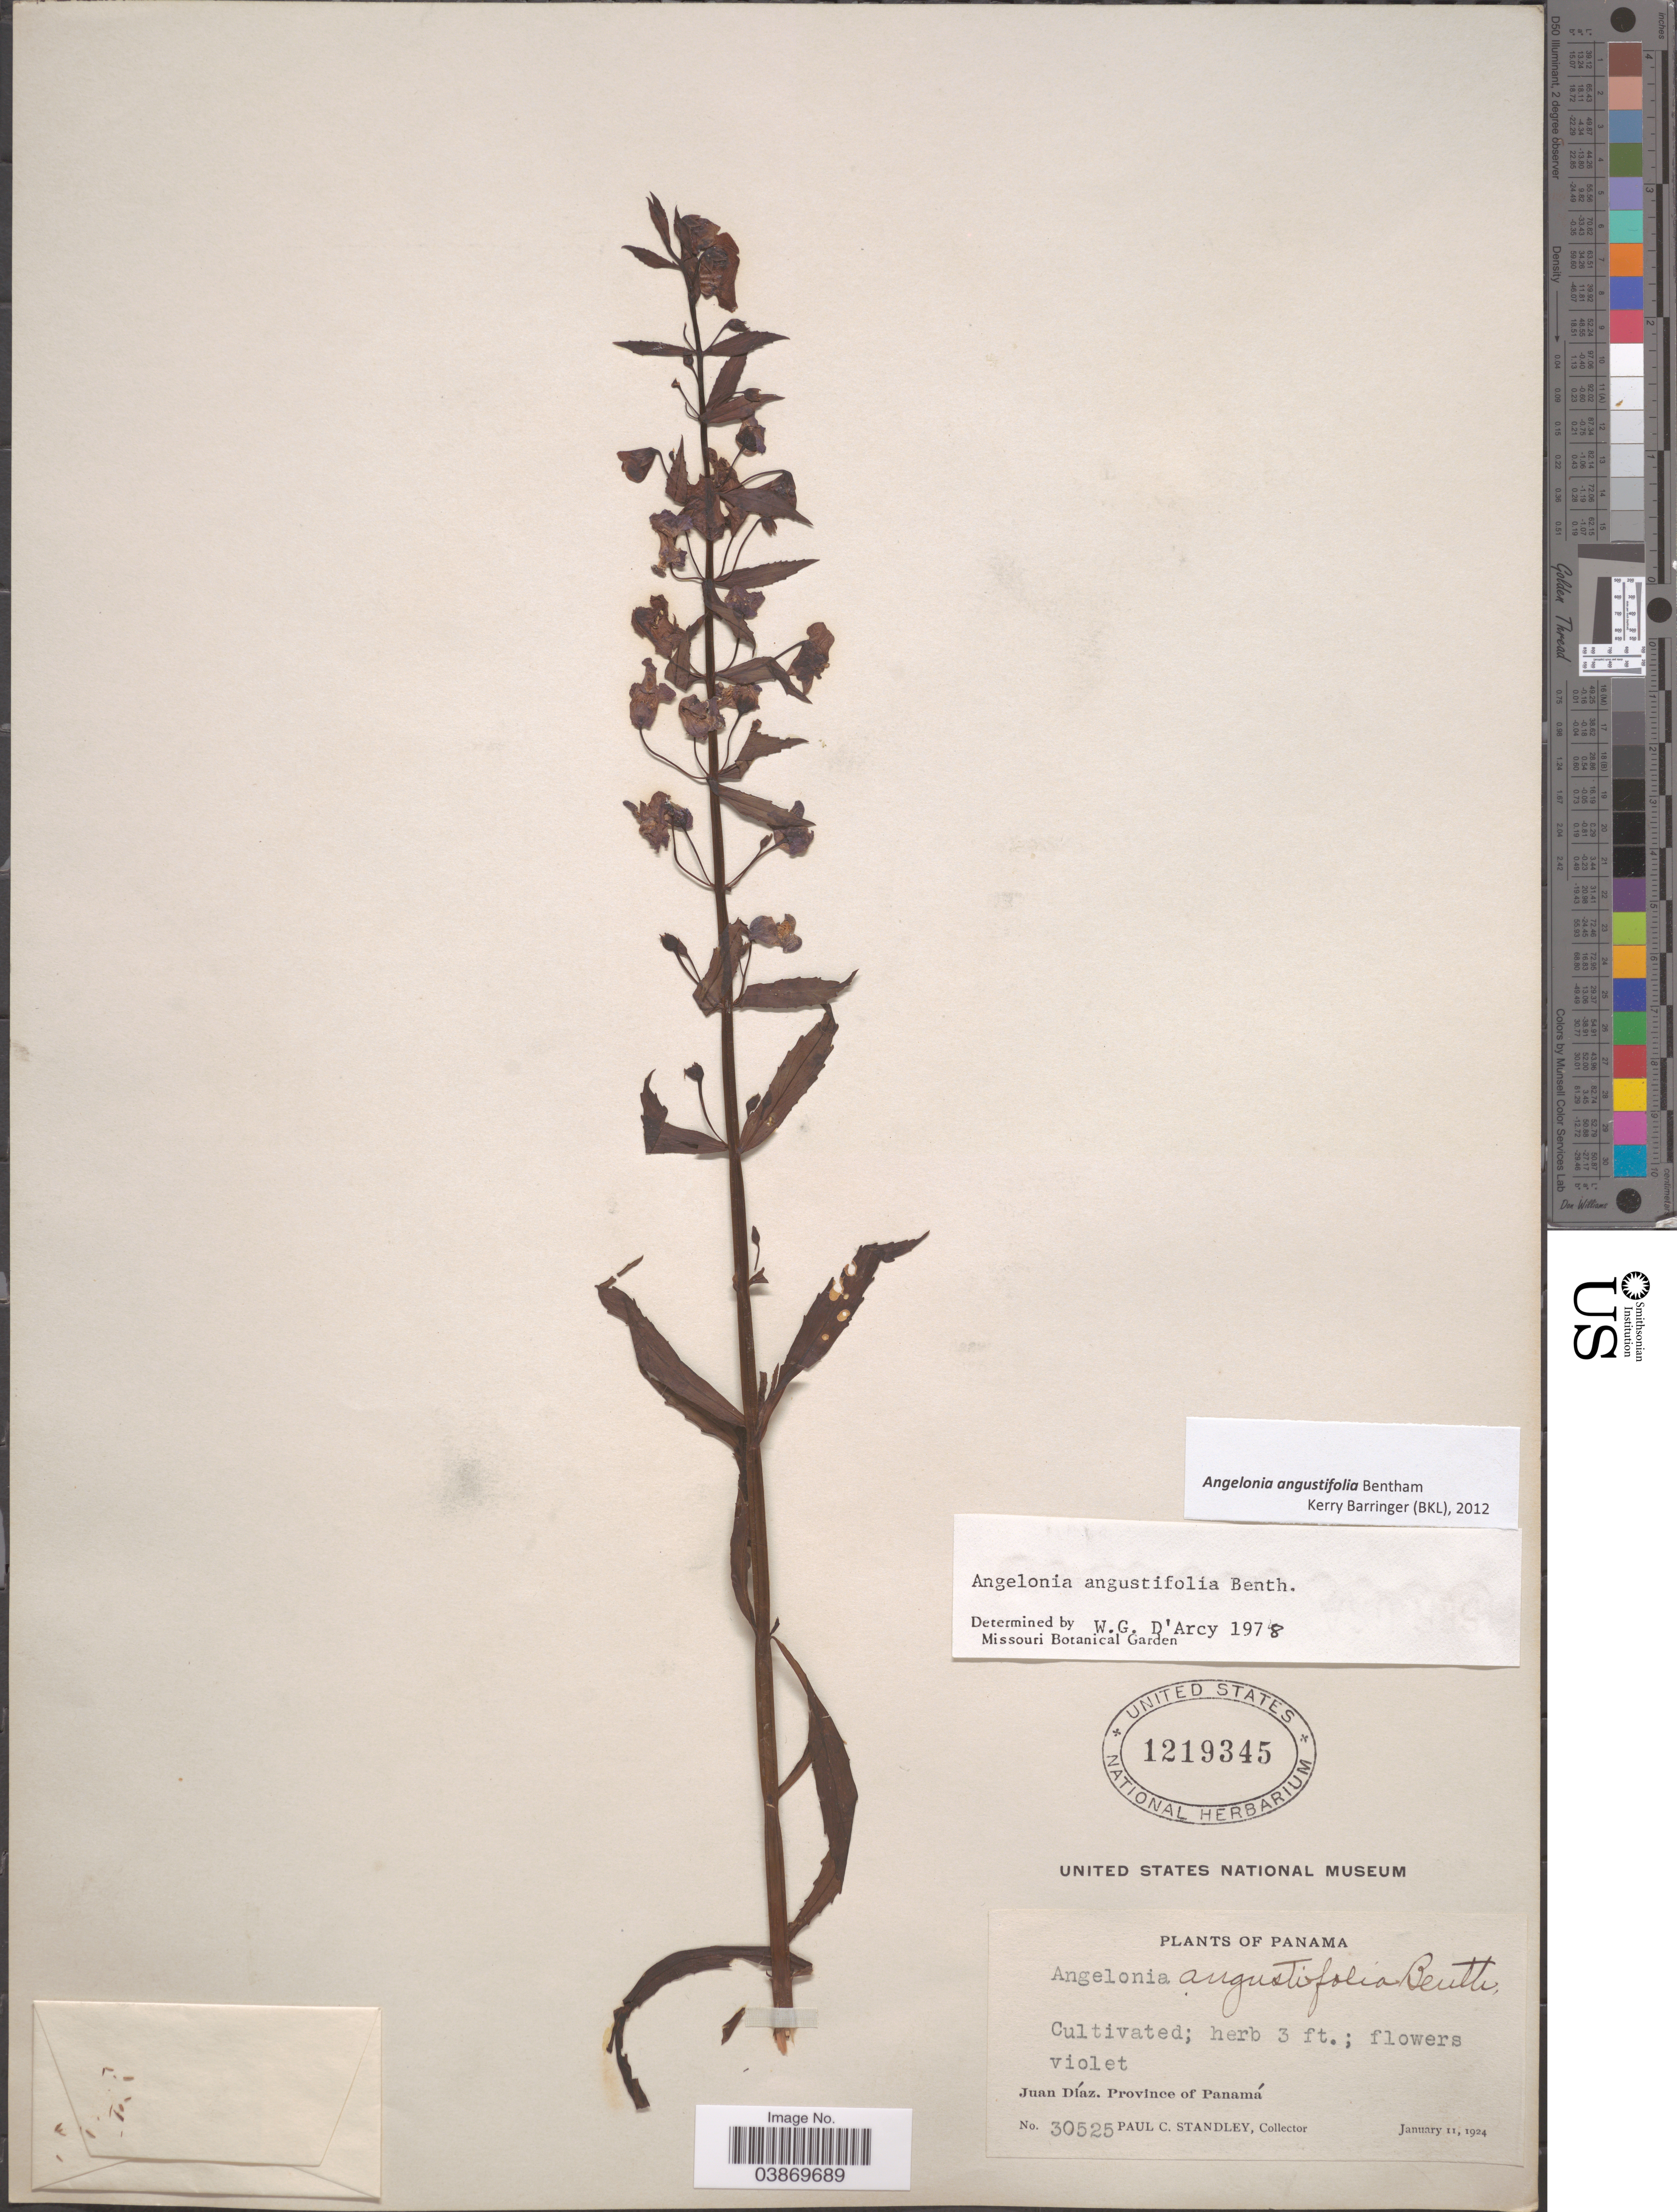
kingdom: Plantae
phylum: Tracheophyta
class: Magnoliopsida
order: Lamiales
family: Plantaginaceae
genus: Angelonia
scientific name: Angelonia angustifolia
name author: Benth.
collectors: P. C. Standley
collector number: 30525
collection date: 1924-01-11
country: Panama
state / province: Panamá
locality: Juan Díaz.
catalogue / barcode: US 1219345